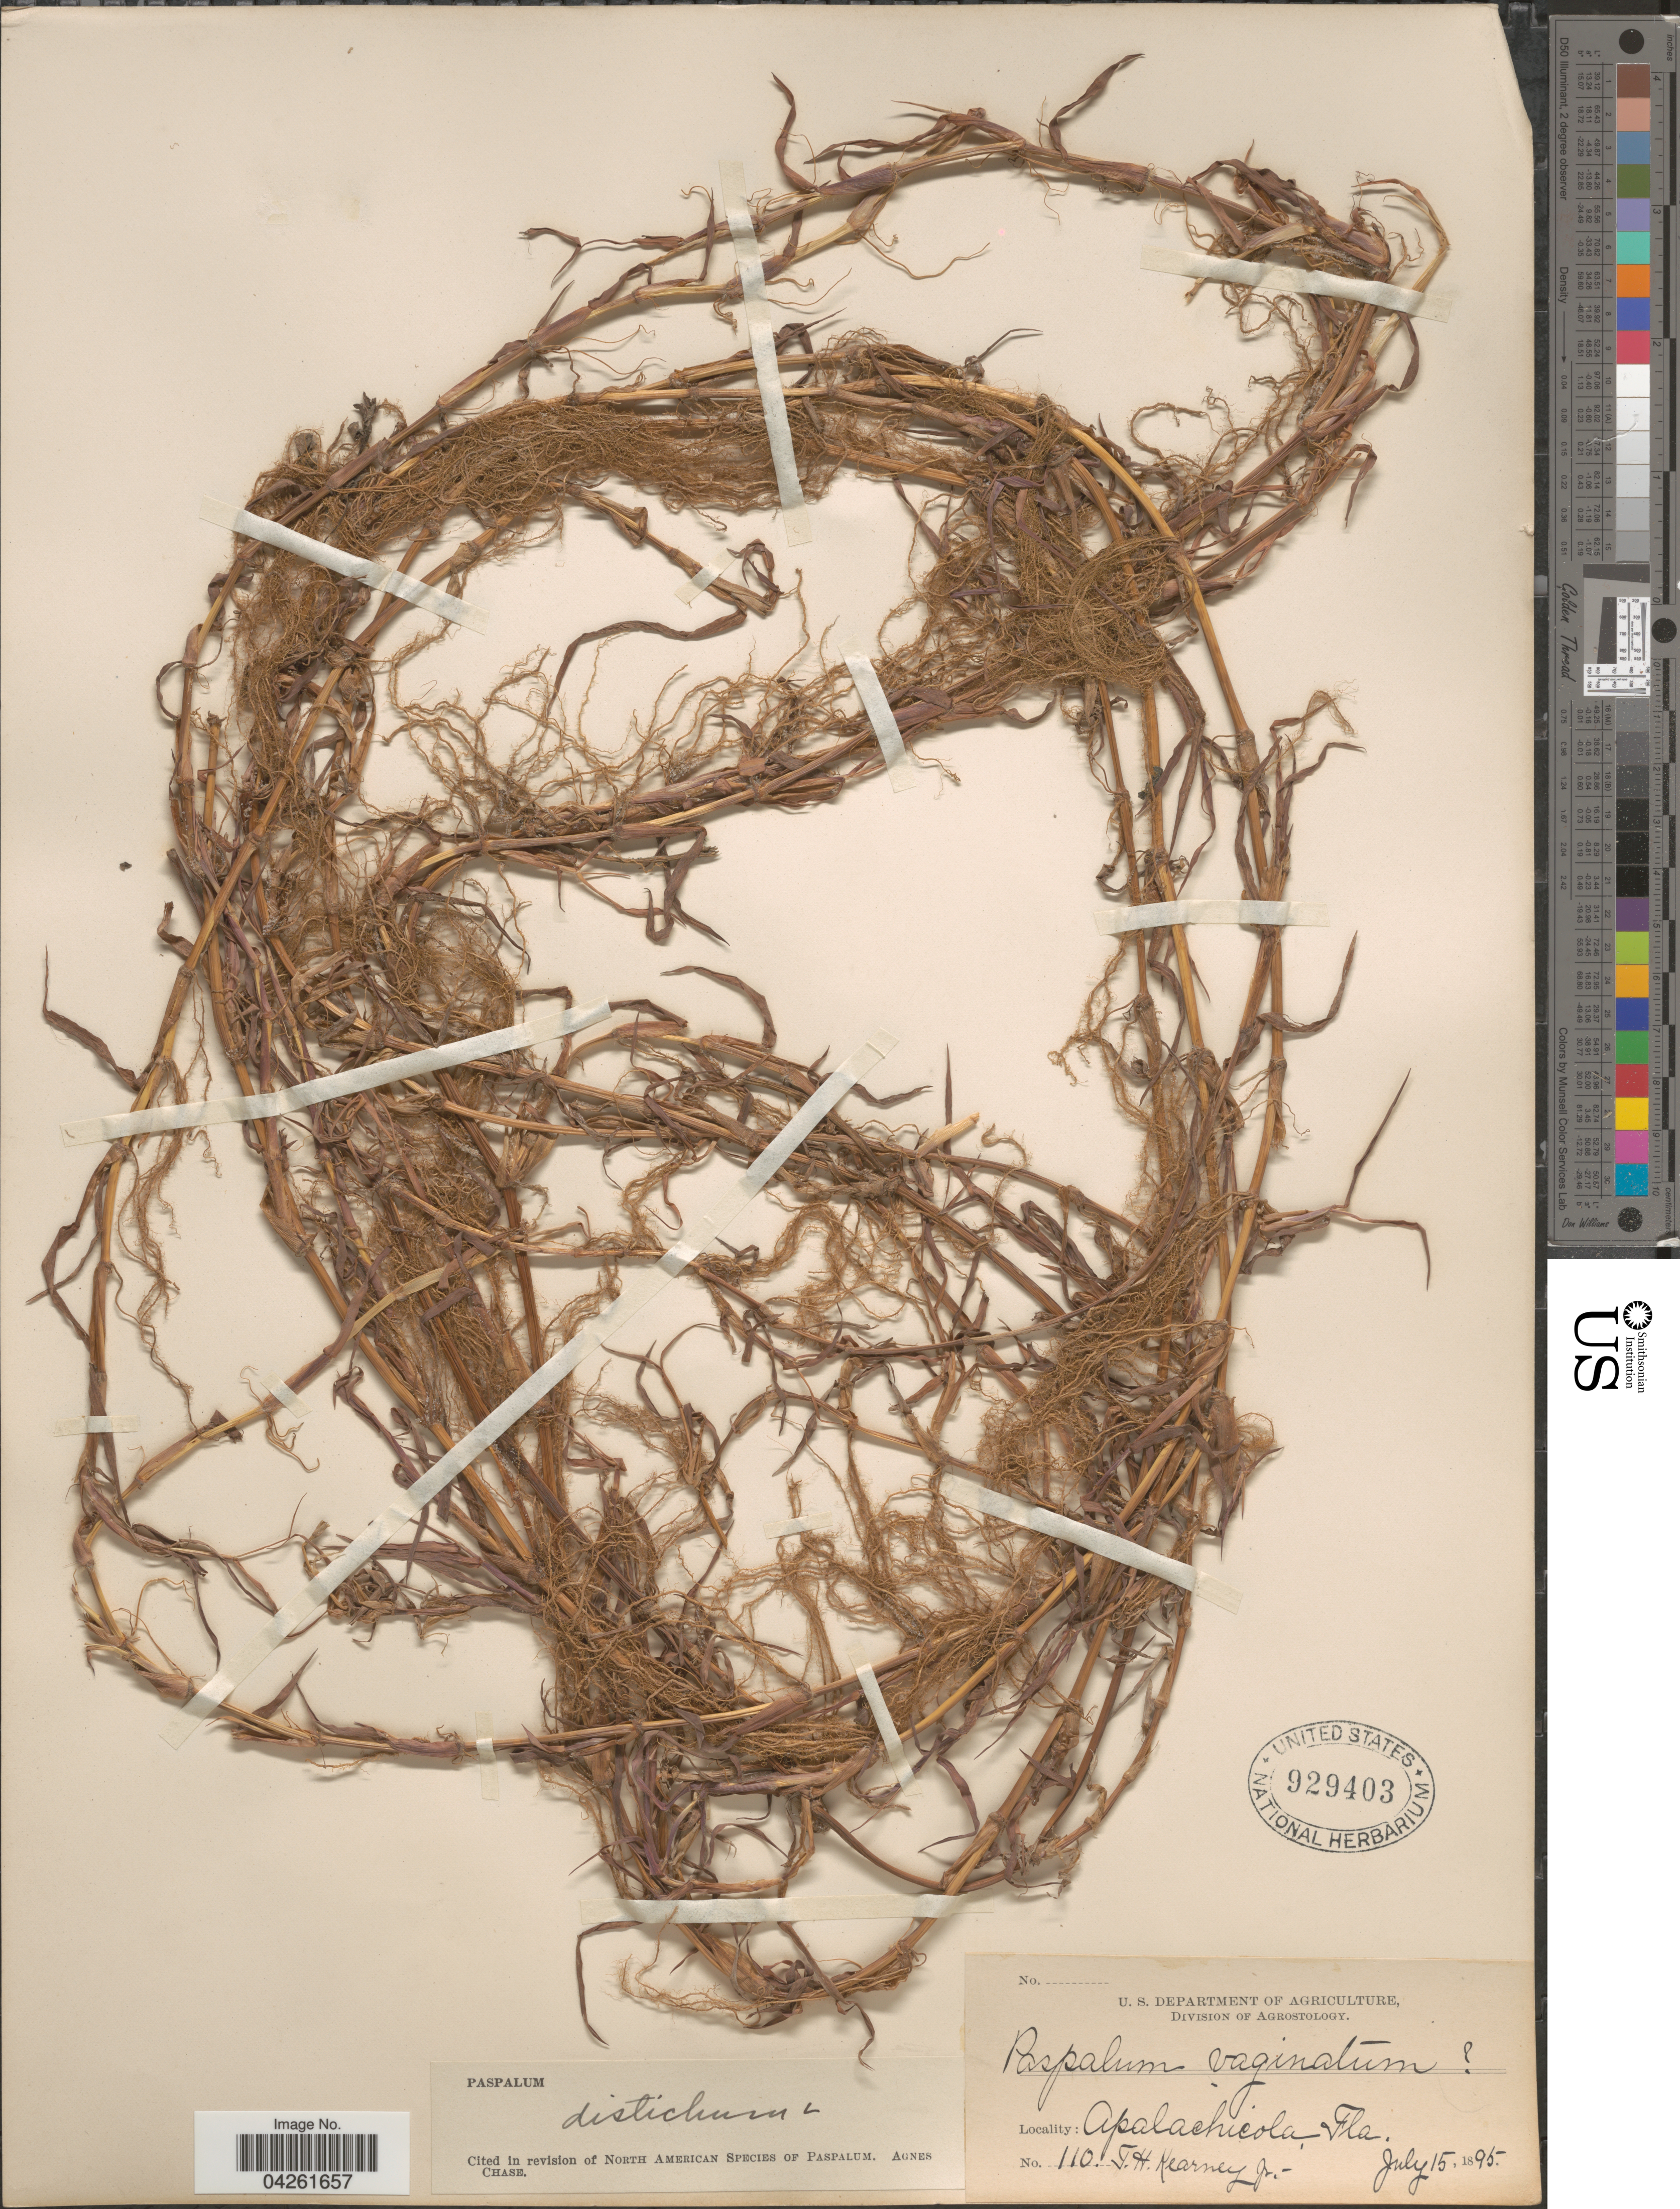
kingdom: Plantae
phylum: Tracheophyta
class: Liliopsida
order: Poales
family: Poaceae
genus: Paspalum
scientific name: Paspalum distichum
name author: L.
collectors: T. H. Kearney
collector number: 110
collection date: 1895-07-15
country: United States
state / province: Florida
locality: Apalachicola.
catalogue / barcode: US 929403